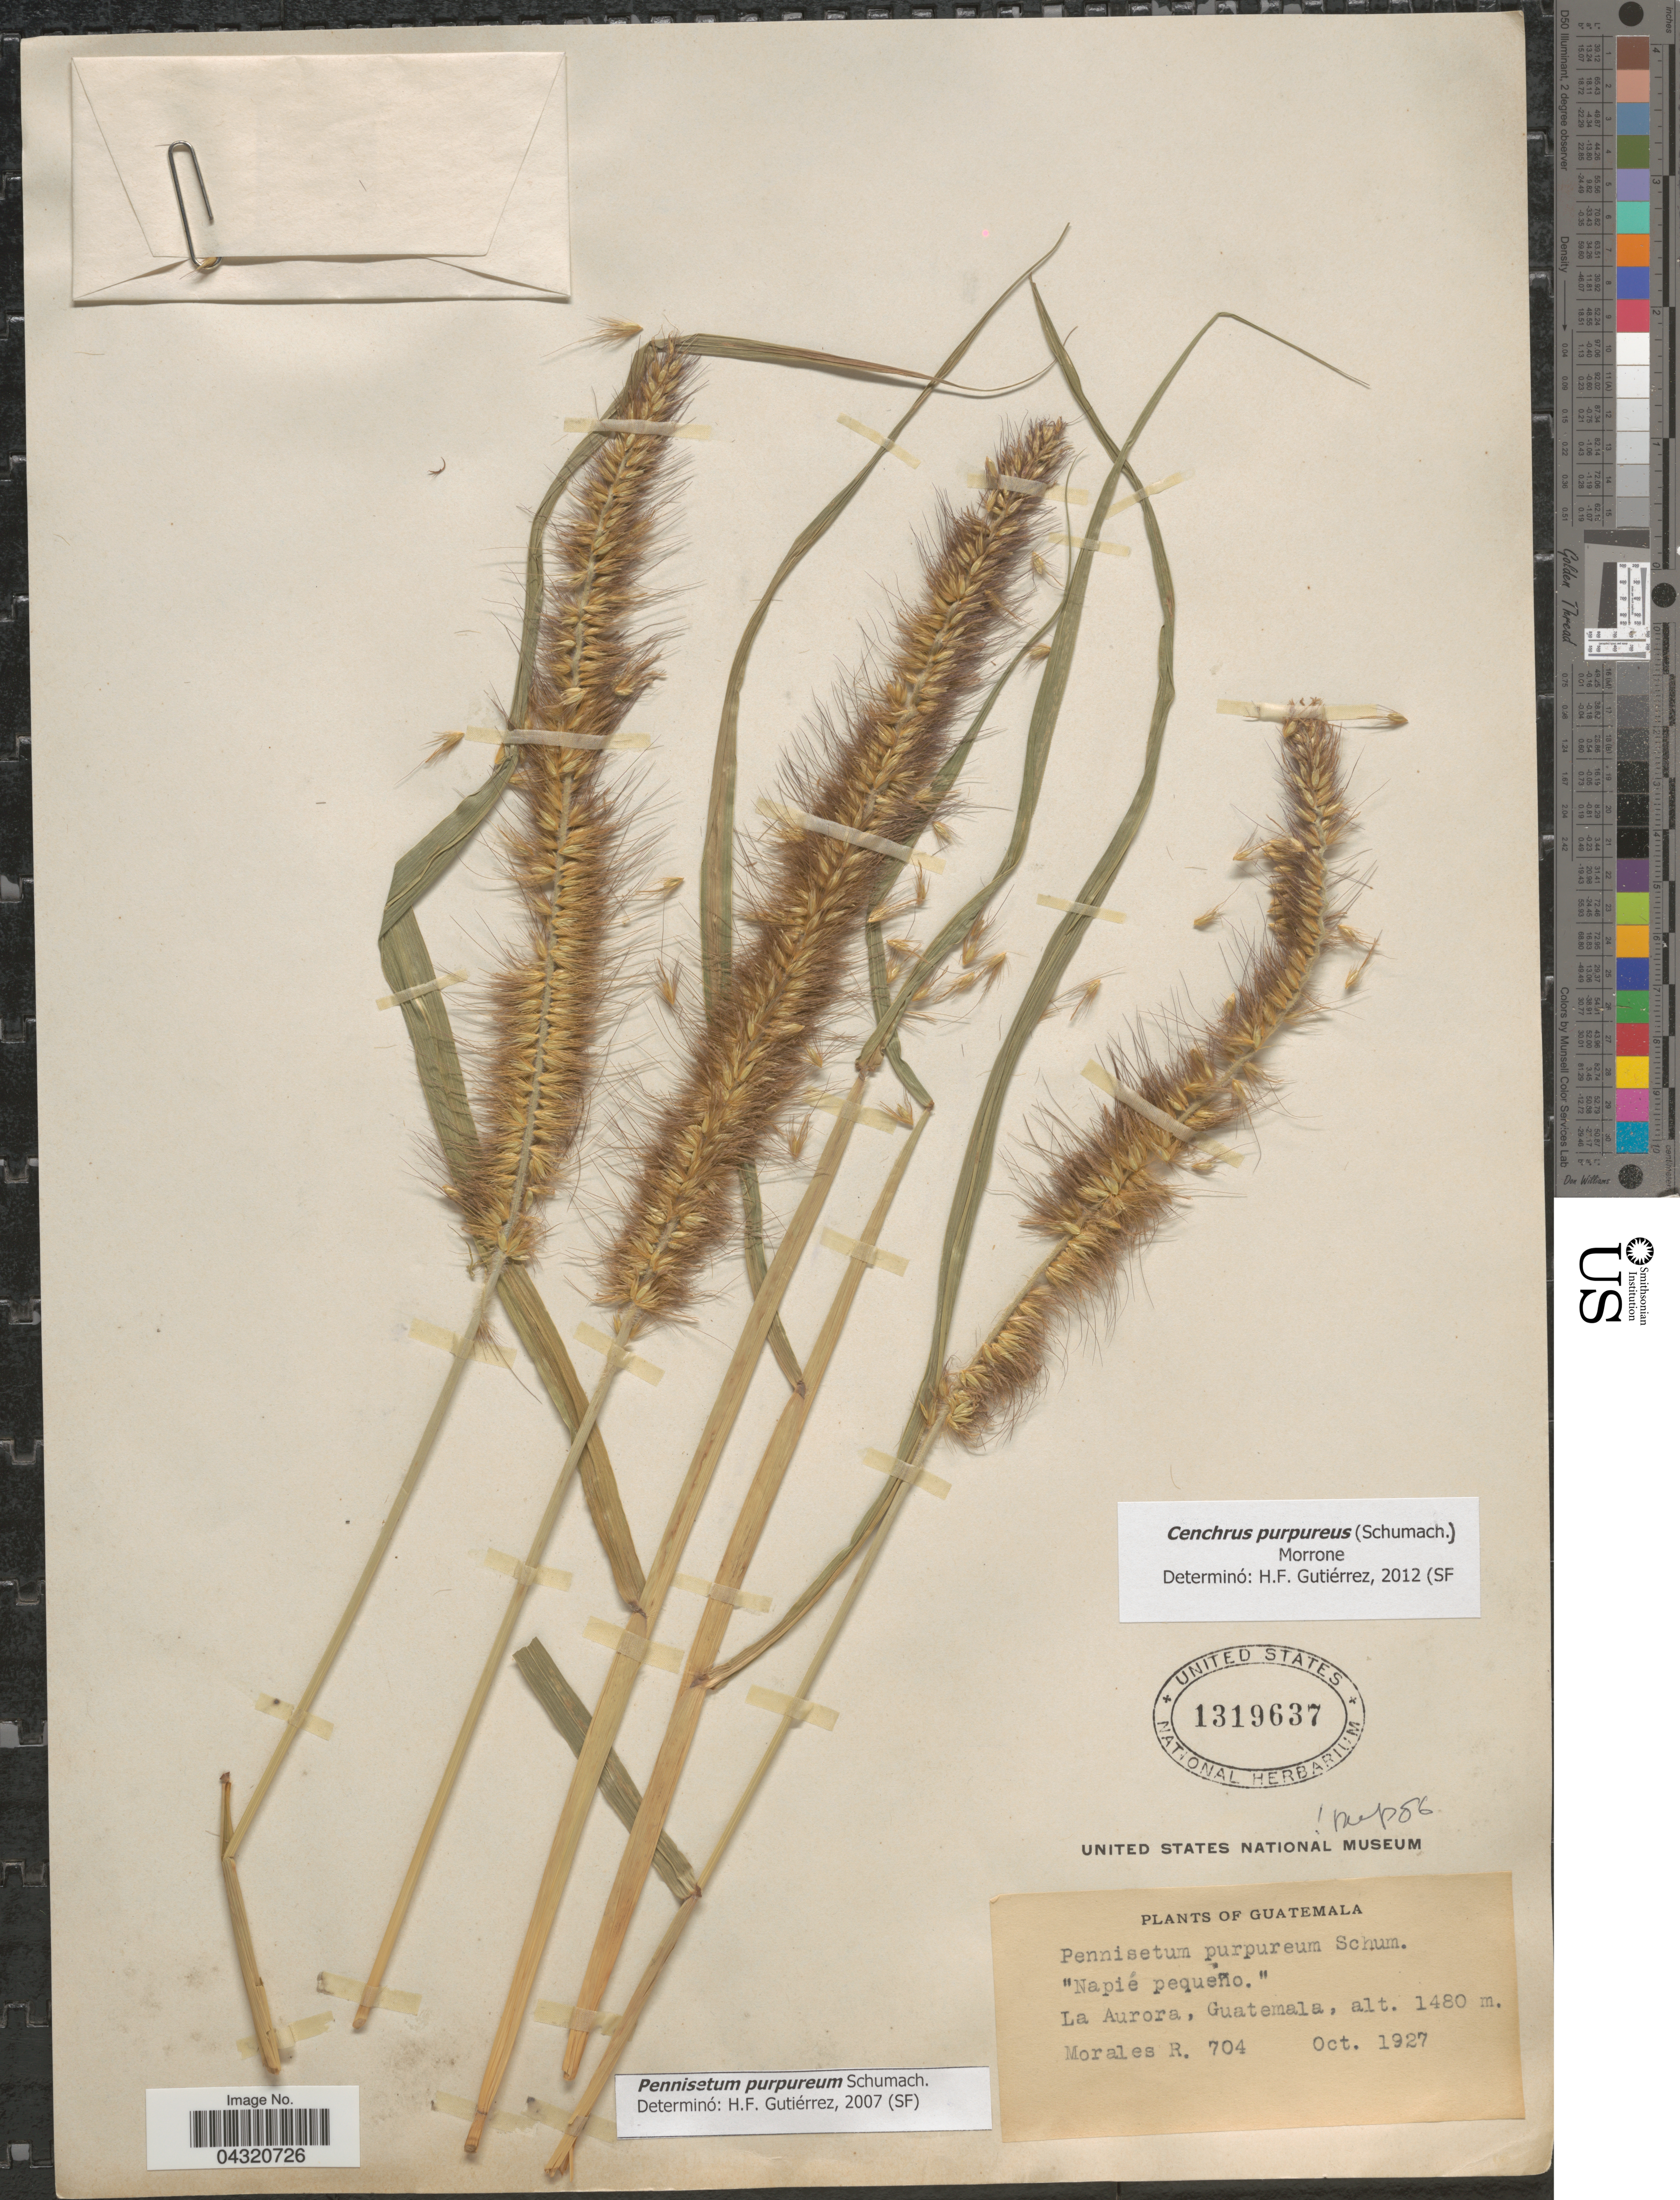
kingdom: Plantae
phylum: Tracheophyta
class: Liliopsida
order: Poales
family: Poaceae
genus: Cenchrus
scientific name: Cenchrus purpureus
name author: (Schumach.) Morrone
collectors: R. Morales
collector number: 704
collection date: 1927-10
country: Guatemala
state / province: Guatemala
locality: La Aurora.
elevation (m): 1480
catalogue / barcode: US 1319637